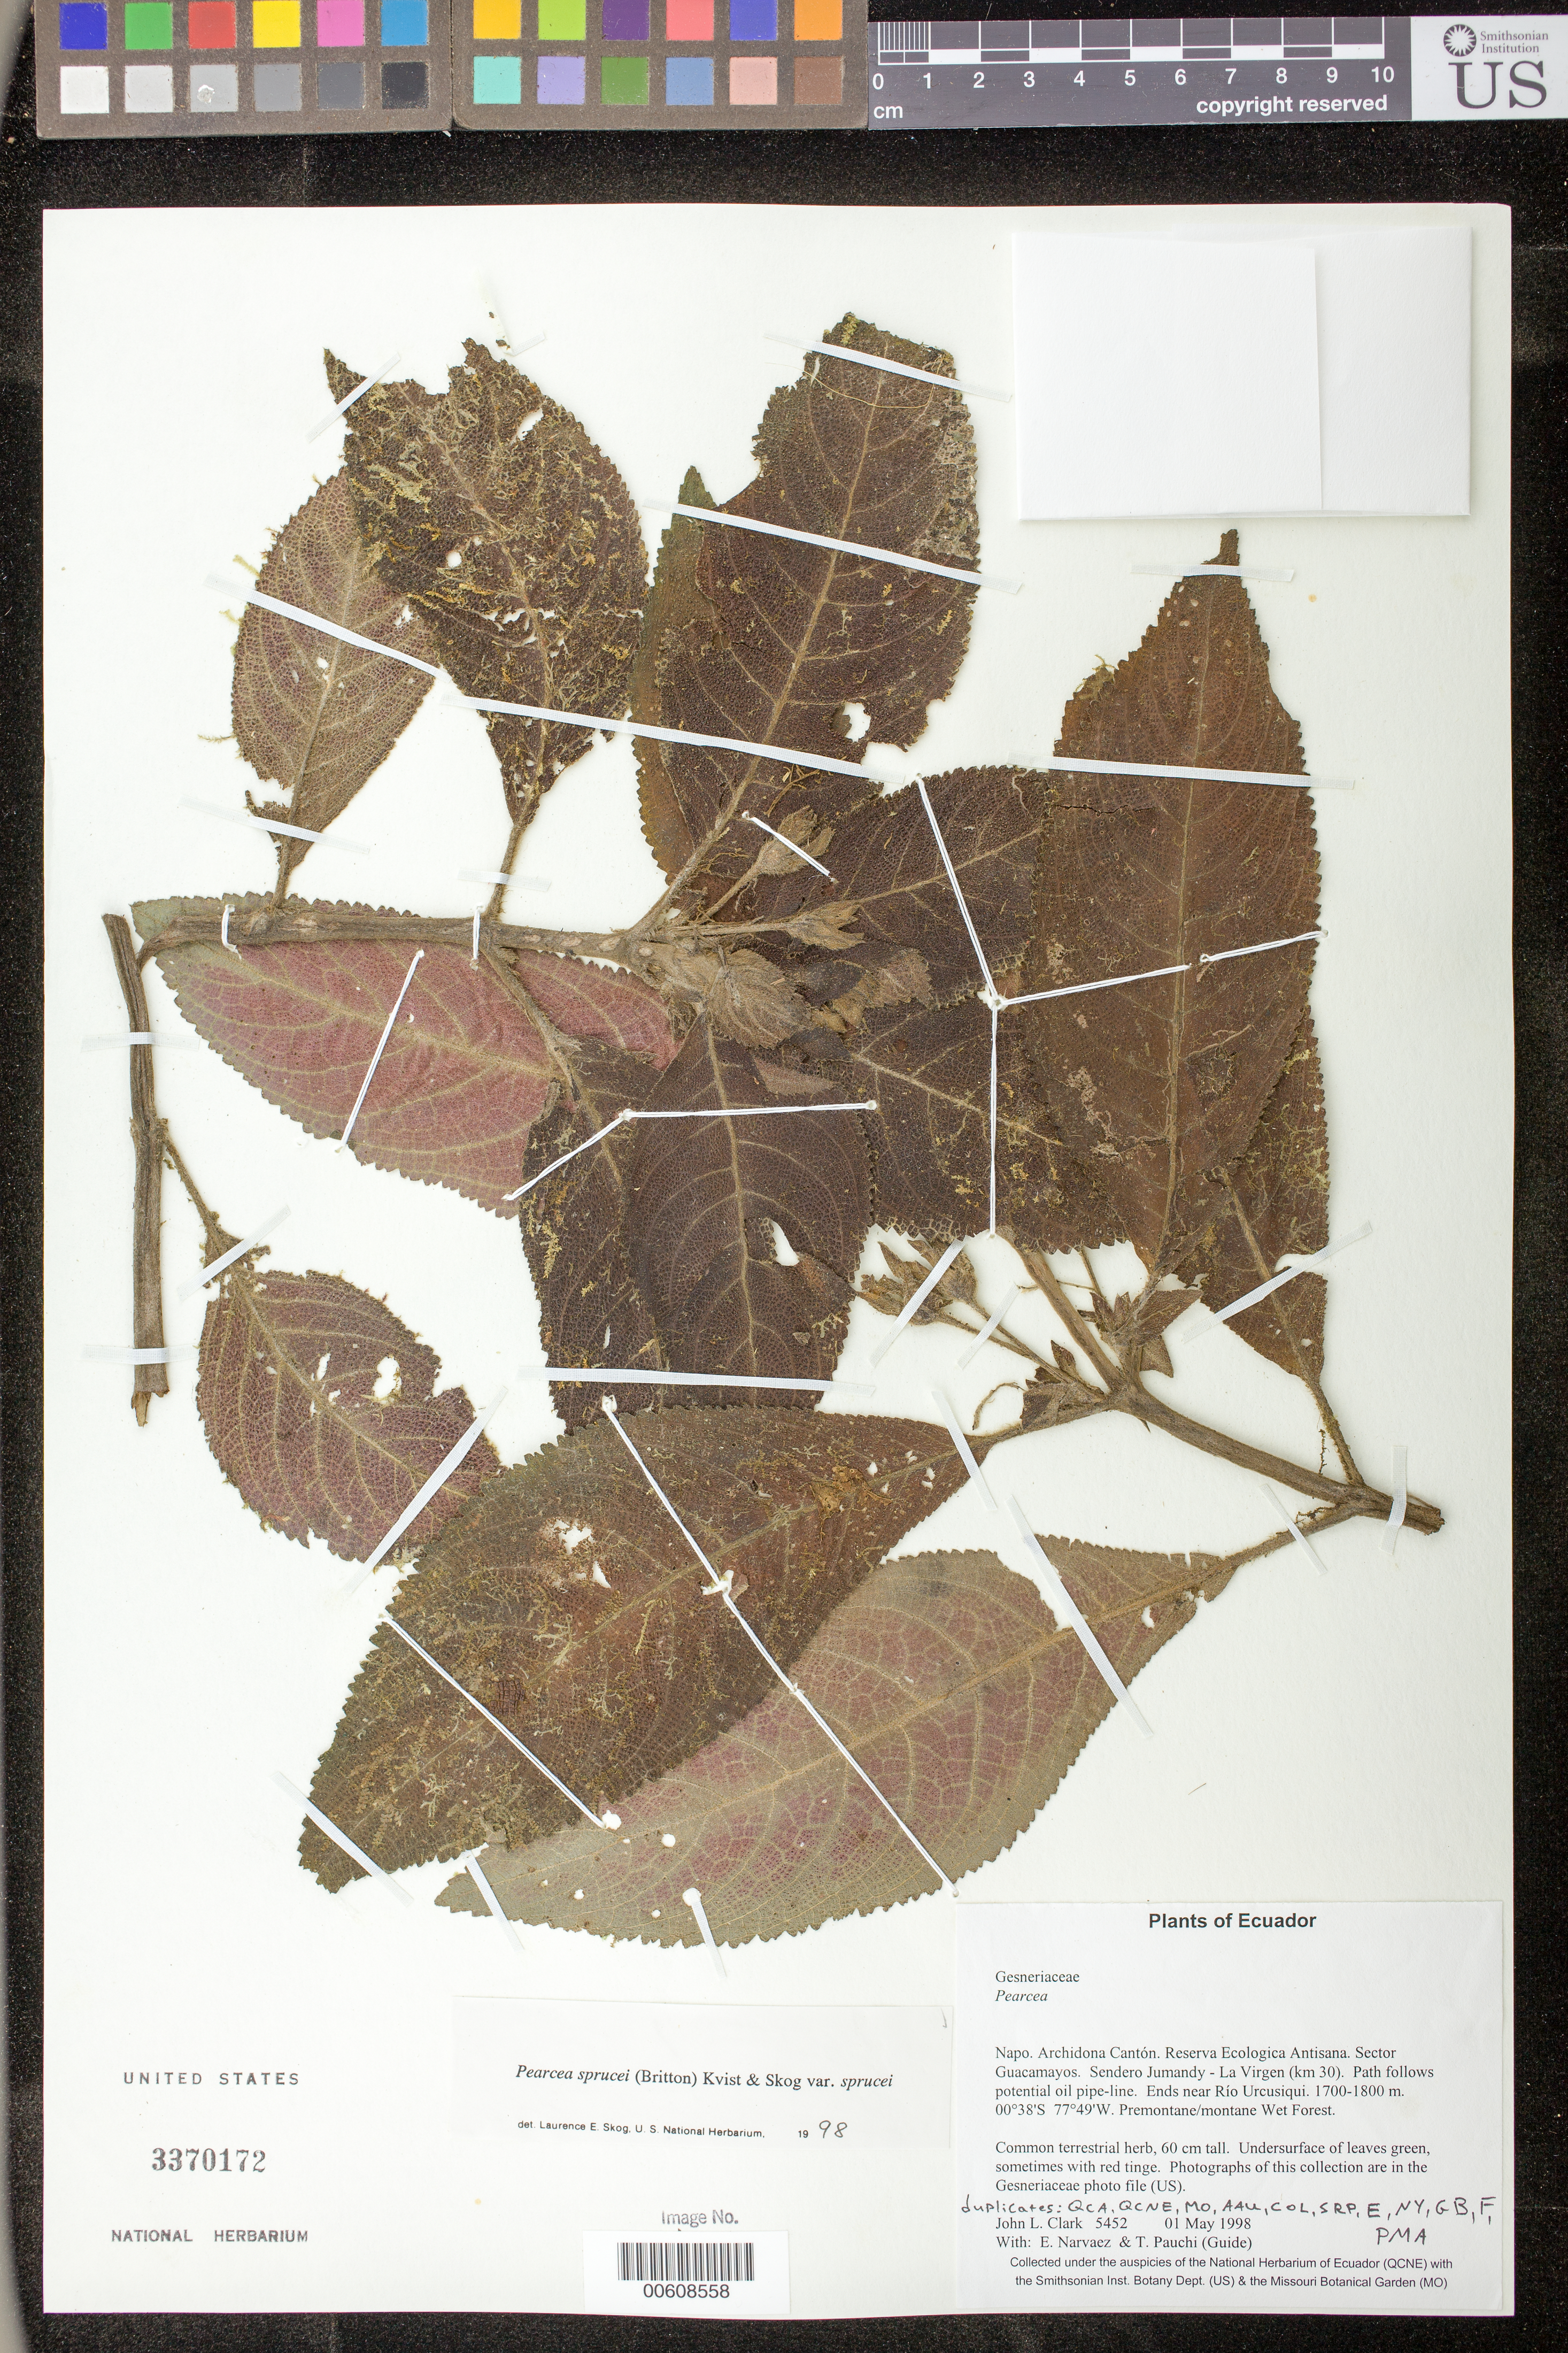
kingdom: Plantae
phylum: Tracheophyta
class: Magnoliopsida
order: Lamiales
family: Gesneriaceae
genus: Pearcea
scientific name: Pearcea sprucei var. sprucei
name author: (Britton ex Rusby) L.P. Kvist & L.E. Skog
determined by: Skog, Laurence E.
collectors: J. L. Clark, E. Narváez & T. Pauchi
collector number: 5452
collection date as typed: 01 May 1998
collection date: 1998-05-01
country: Ecuador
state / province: Napo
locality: Archidona Cantón. Reserva Ecologica Antisana. Sector Guacamayos. Sendero Jumandy - La Virgen (km 30). Path follows potential oil pipe-line. Ends near Río Urcusiqui.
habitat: Premontane/montane Wet Forest.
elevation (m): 1700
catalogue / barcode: US 3370172